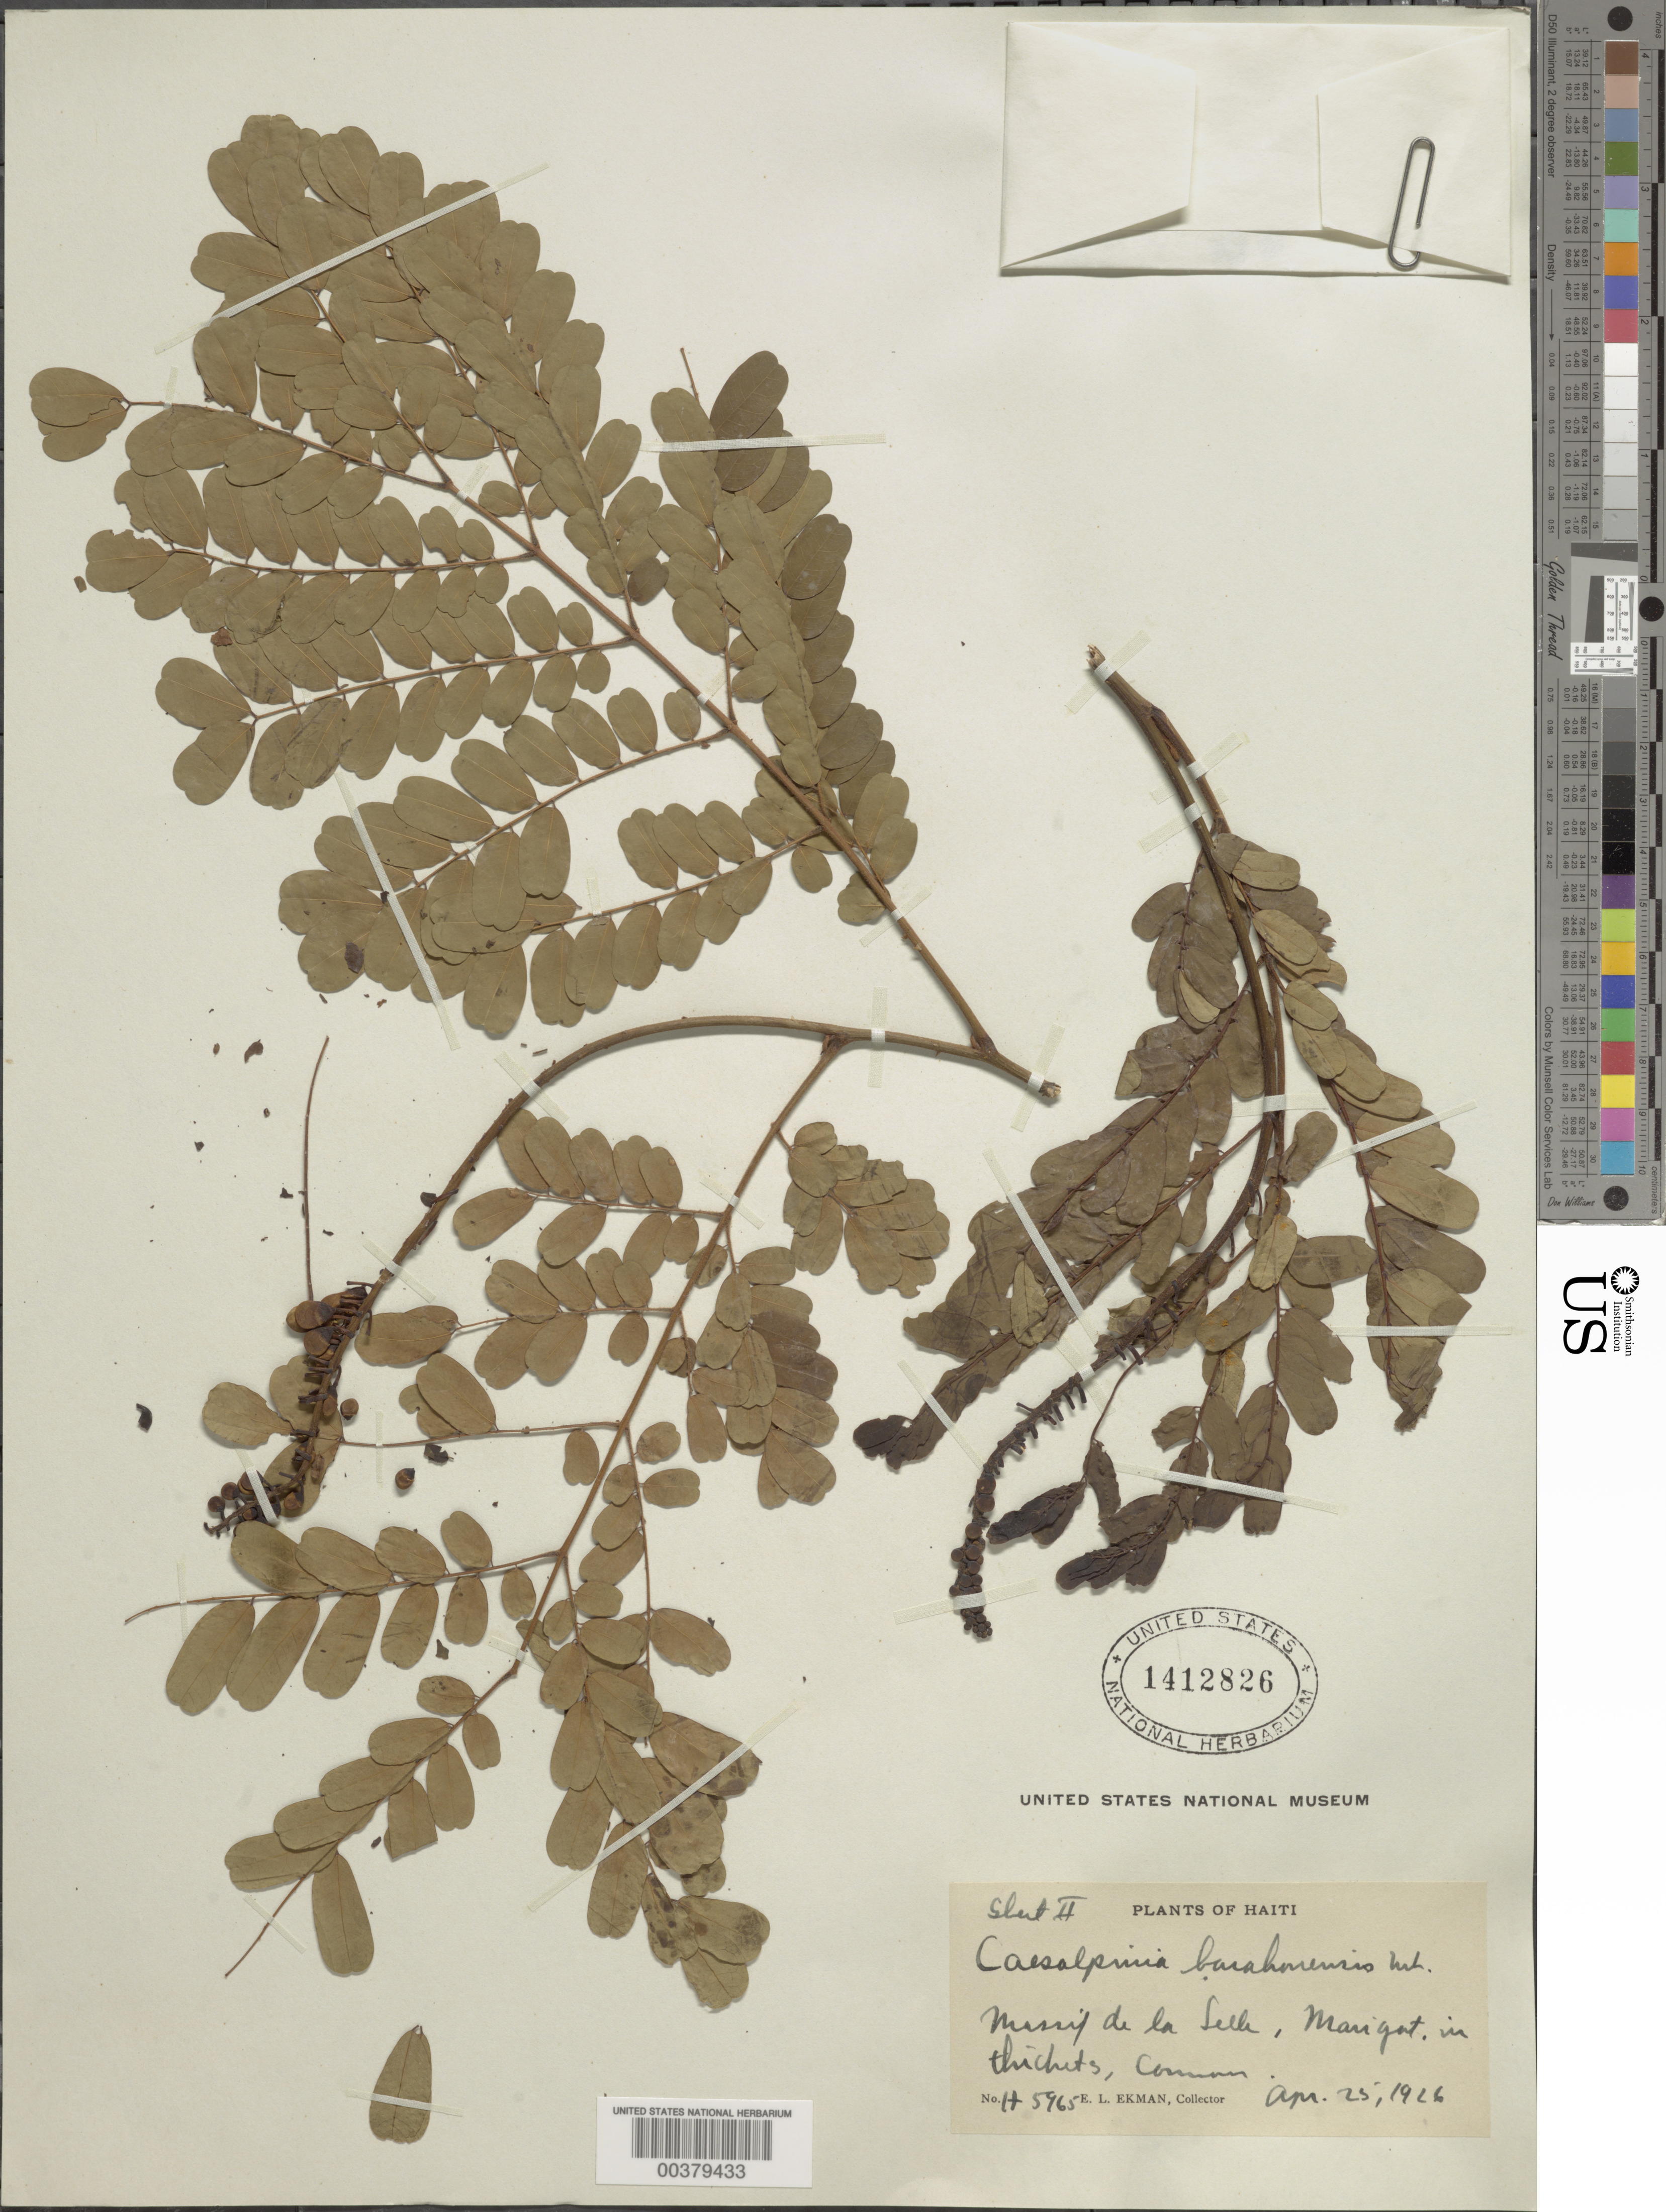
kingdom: Plantae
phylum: Tracheophyta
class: Magnoliopsida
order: Fabales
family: Fabaceae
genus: Caesalpinia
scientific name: Caesalpinia barahonensis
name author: Urb.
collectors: E. L. Ekman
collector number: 5965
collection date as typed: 25 Apr 1926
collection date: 1926-04-25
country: Haiti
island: Hispaniola Island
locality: Massif de la pelle, marigot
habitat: Thickets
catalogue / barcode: US 1412826